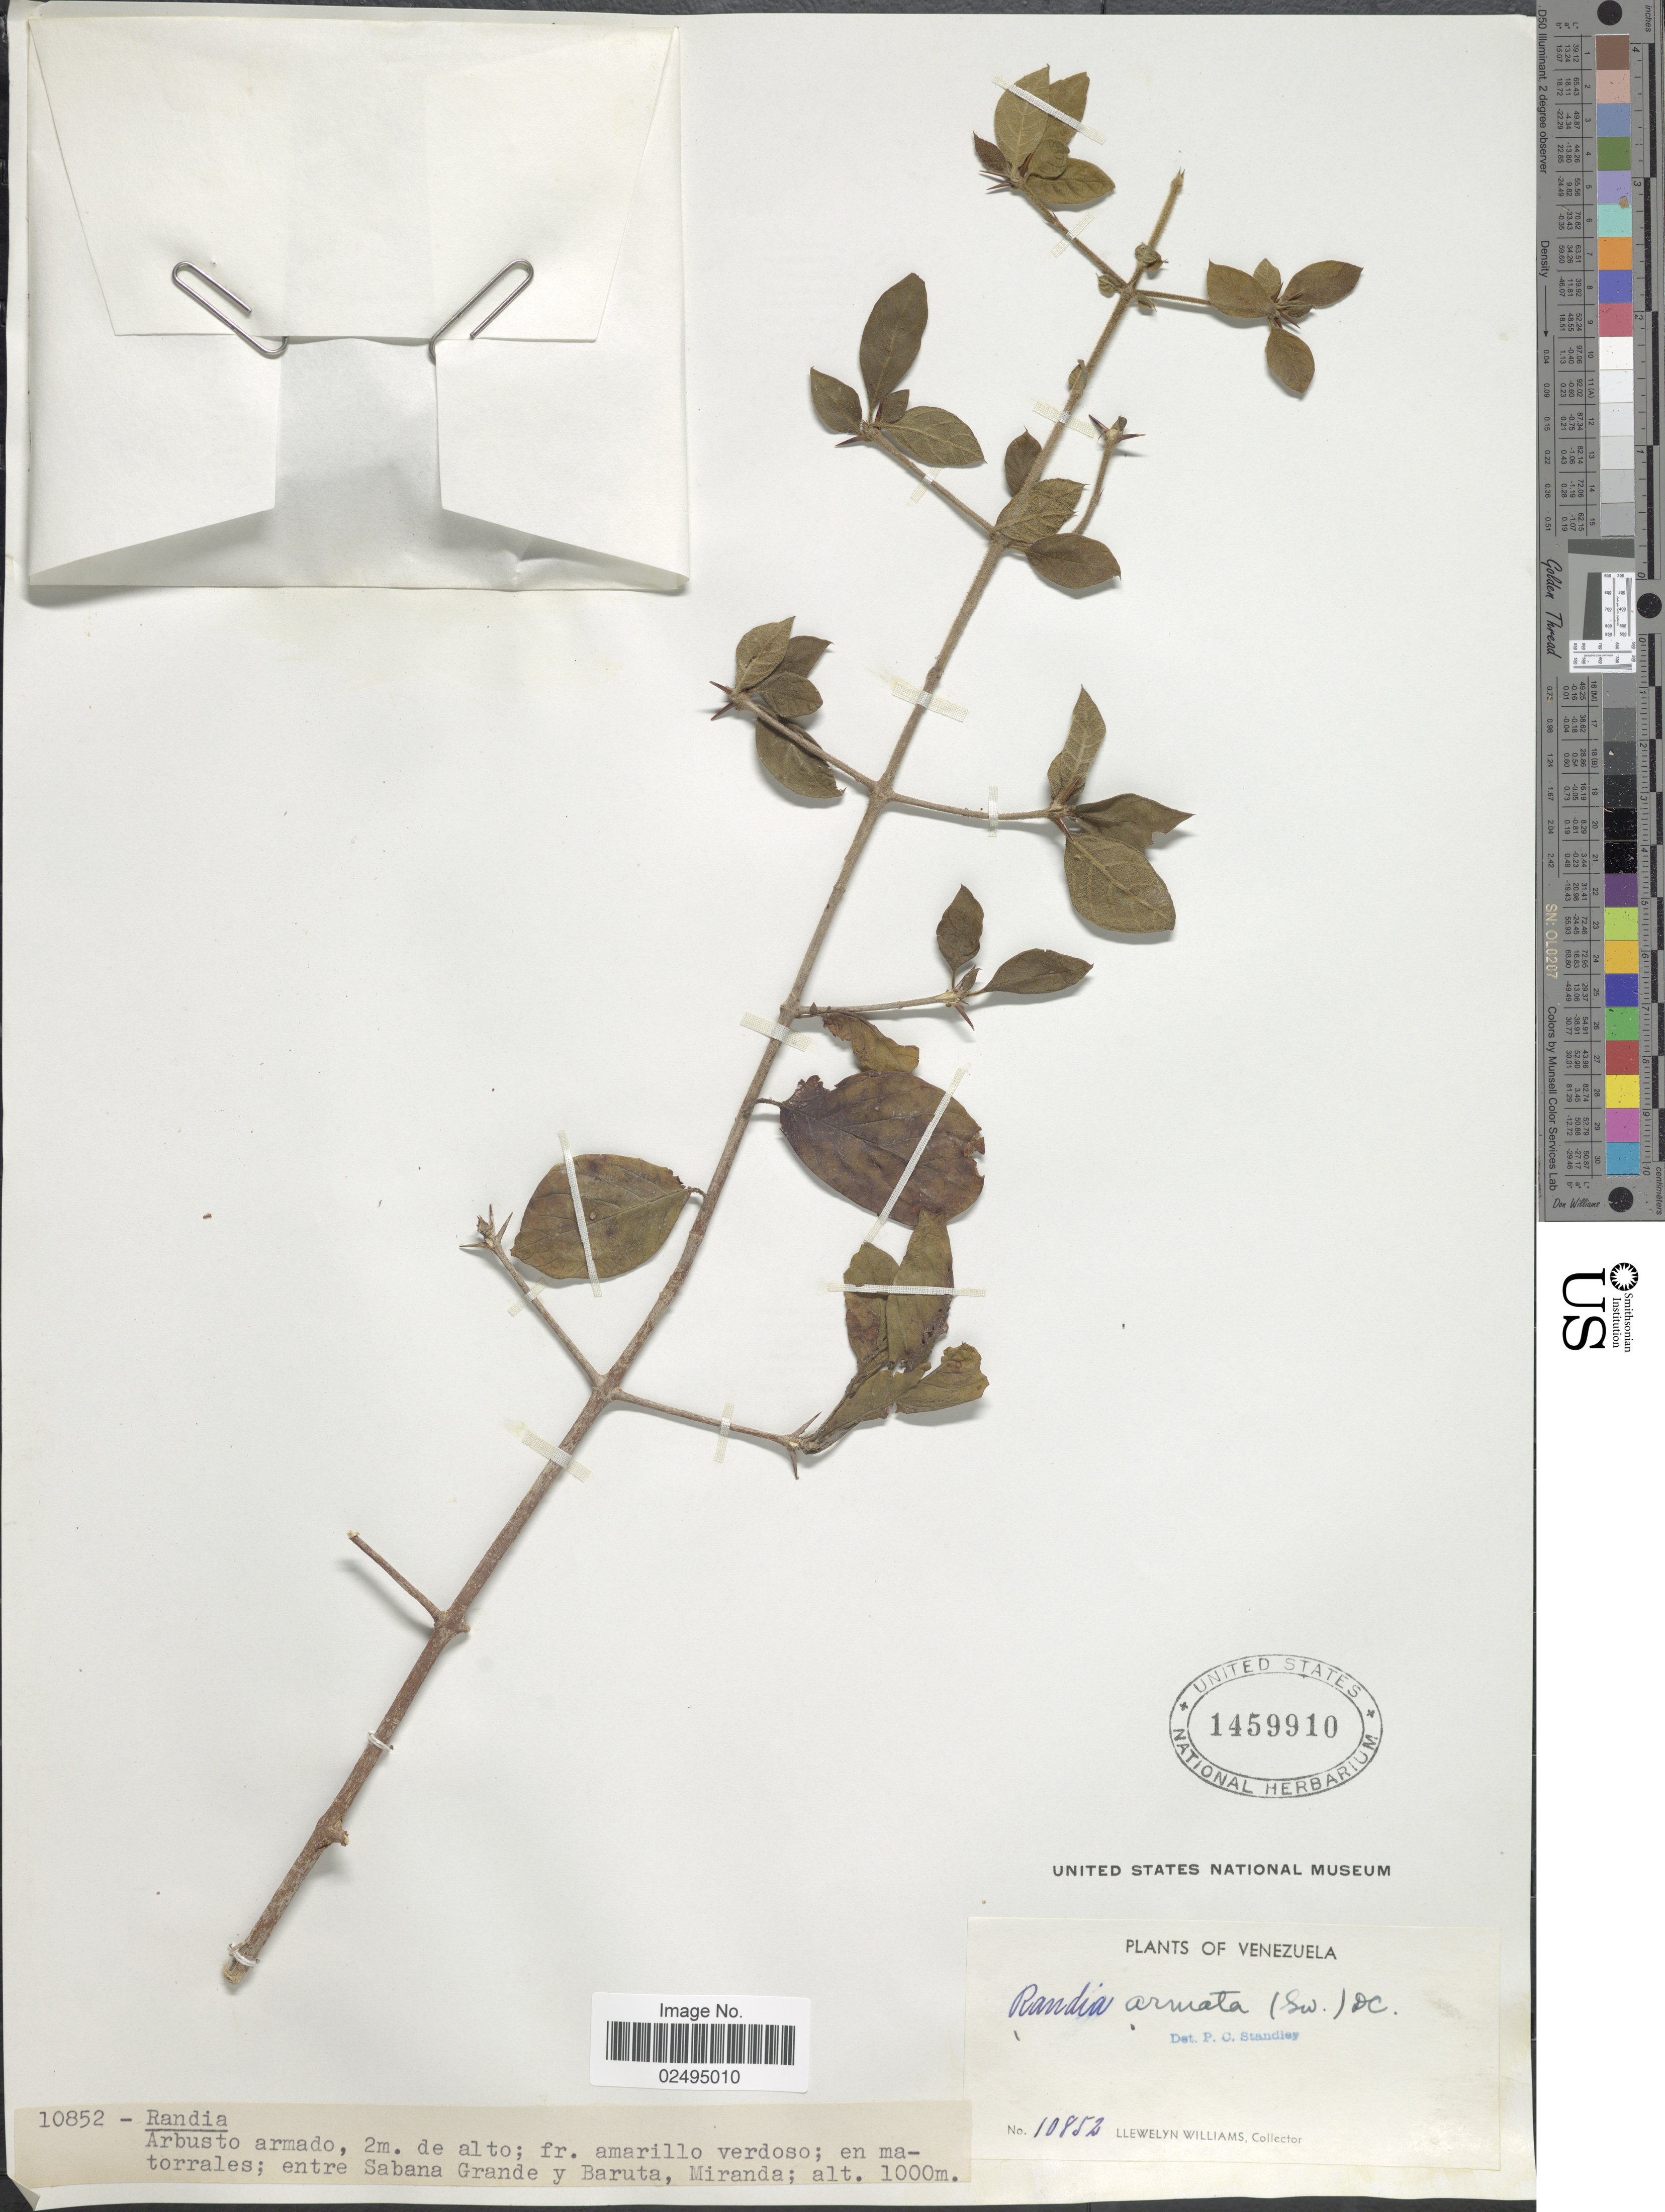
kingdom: Plantae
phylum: Tracheophyta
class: Magnoliopsida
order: Gentianales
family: Rubiaceae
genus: Randia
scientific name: Randia armata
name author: (Sw.) DC.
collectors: Ll. Williams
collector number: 10852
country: Venezuela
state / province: Miranda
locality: Entre Sabana Grande y Baruta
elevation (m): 1000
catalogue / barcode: US 1459910